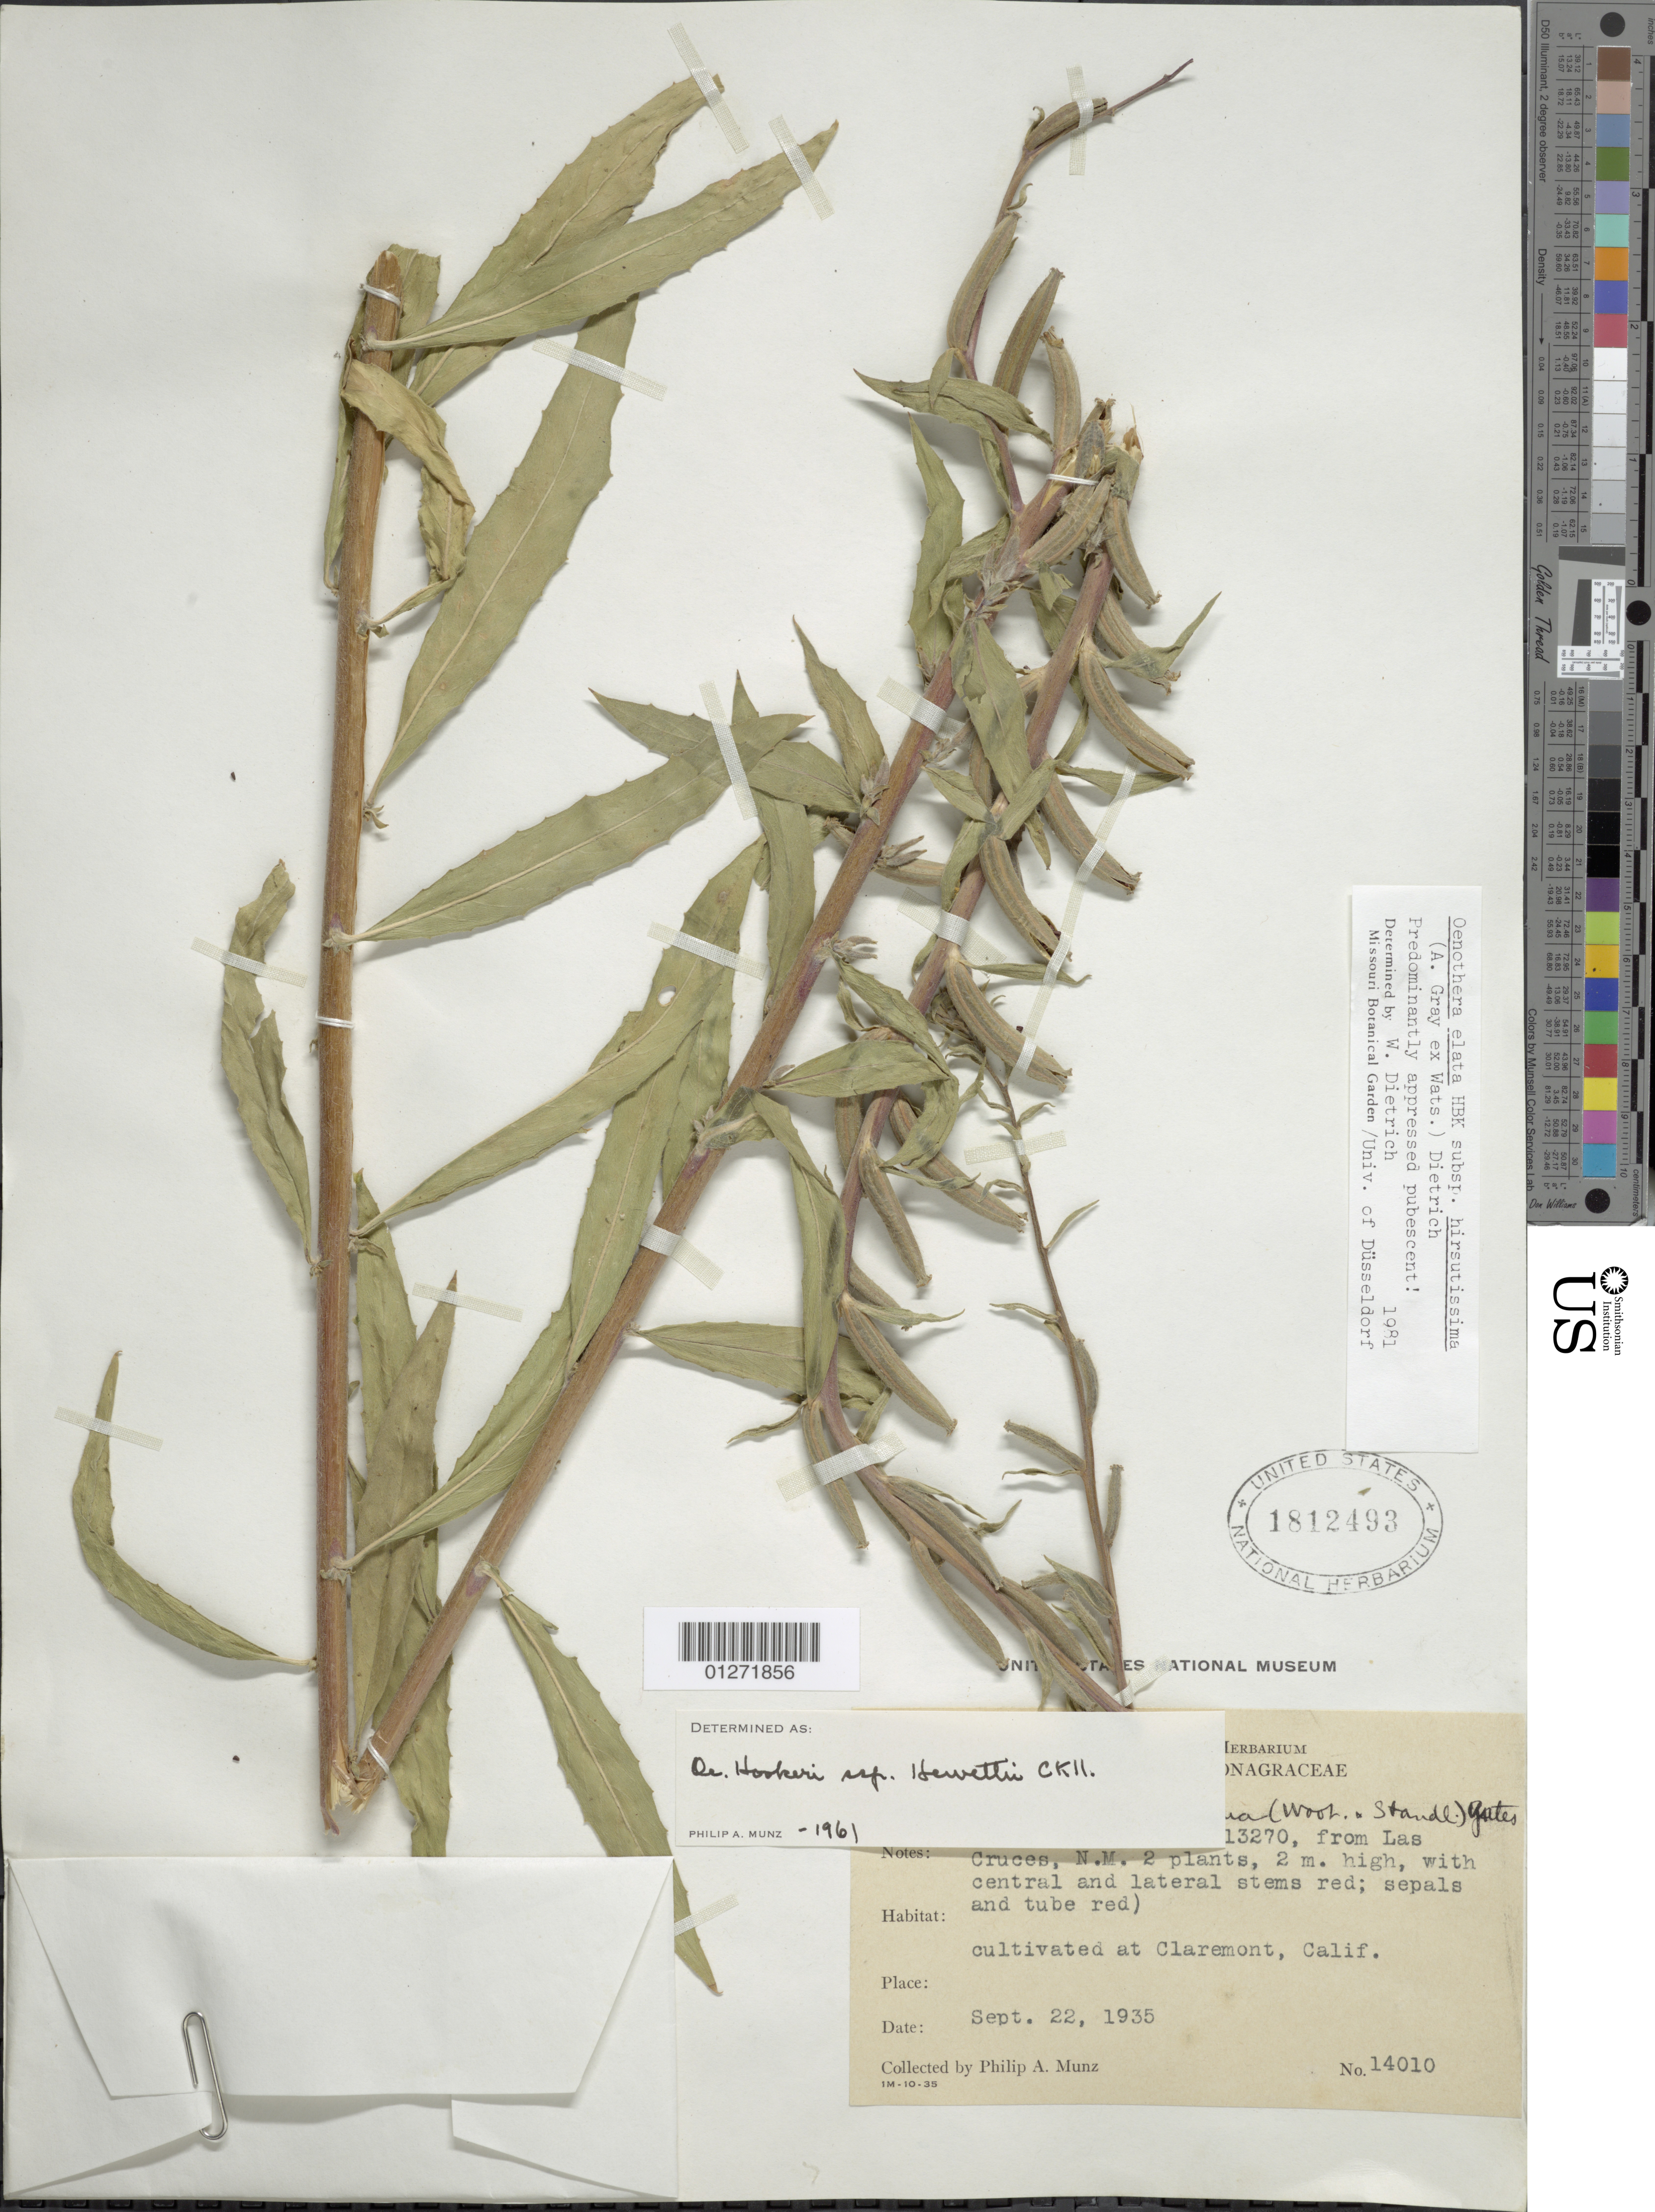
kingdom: Plantae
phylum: Tracheophyta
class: Magnoliopsida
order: Myrtales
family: Onagraceae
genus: Oenothera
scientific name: Oenothera elata subsp. hirsutissima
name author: (A. Gray ex S. Watson) W. Dietr.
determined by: Dietrich, W.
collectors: P. A. Munz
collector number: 14010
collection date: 1935-09-22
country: United States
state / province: California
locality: Claremont.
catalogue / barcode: US 1812493